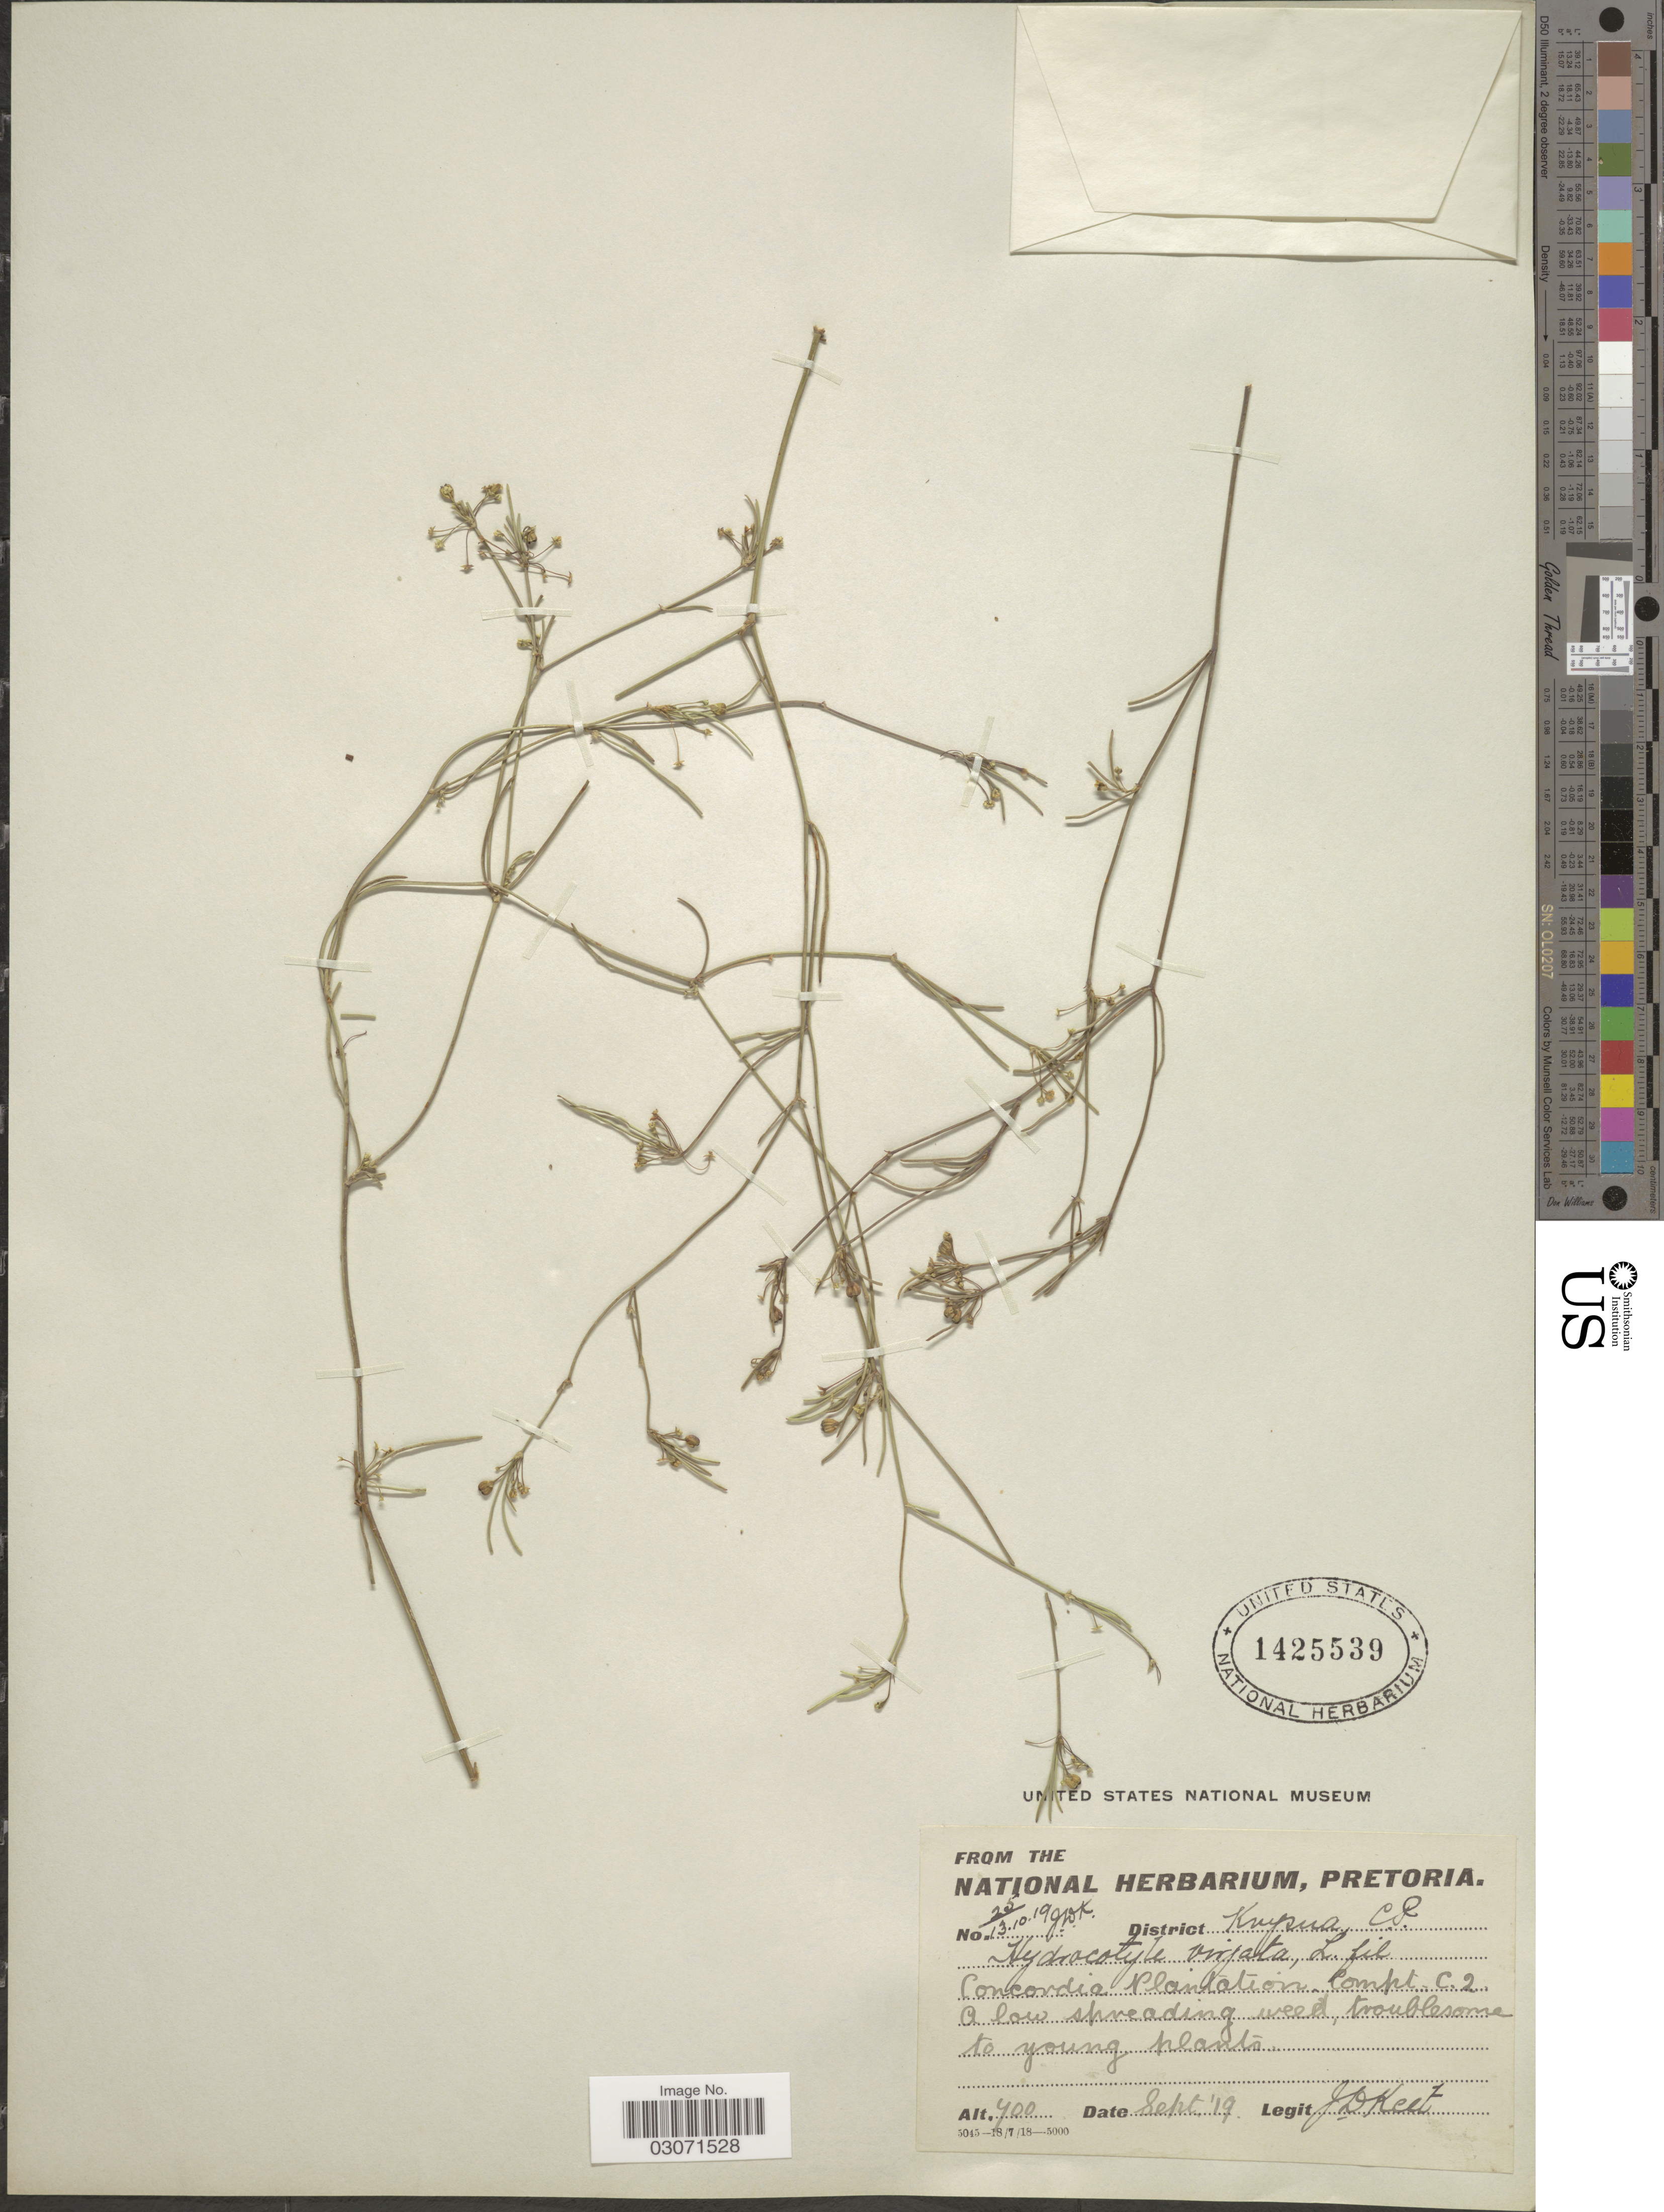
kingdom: Plantae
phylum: Tracheophyta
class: Magnoliopsida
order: Apiales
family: Araliaceae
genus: Hydrocotyle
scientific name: Hydrocotyle virgata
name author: L. f.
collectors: J. Keet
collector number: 25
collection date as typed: Transcribed d/m/y: /9/19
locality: District Krupua [interpreted], C.P. Concordia Plantation Compt. C.2.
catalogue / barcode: US 1425539